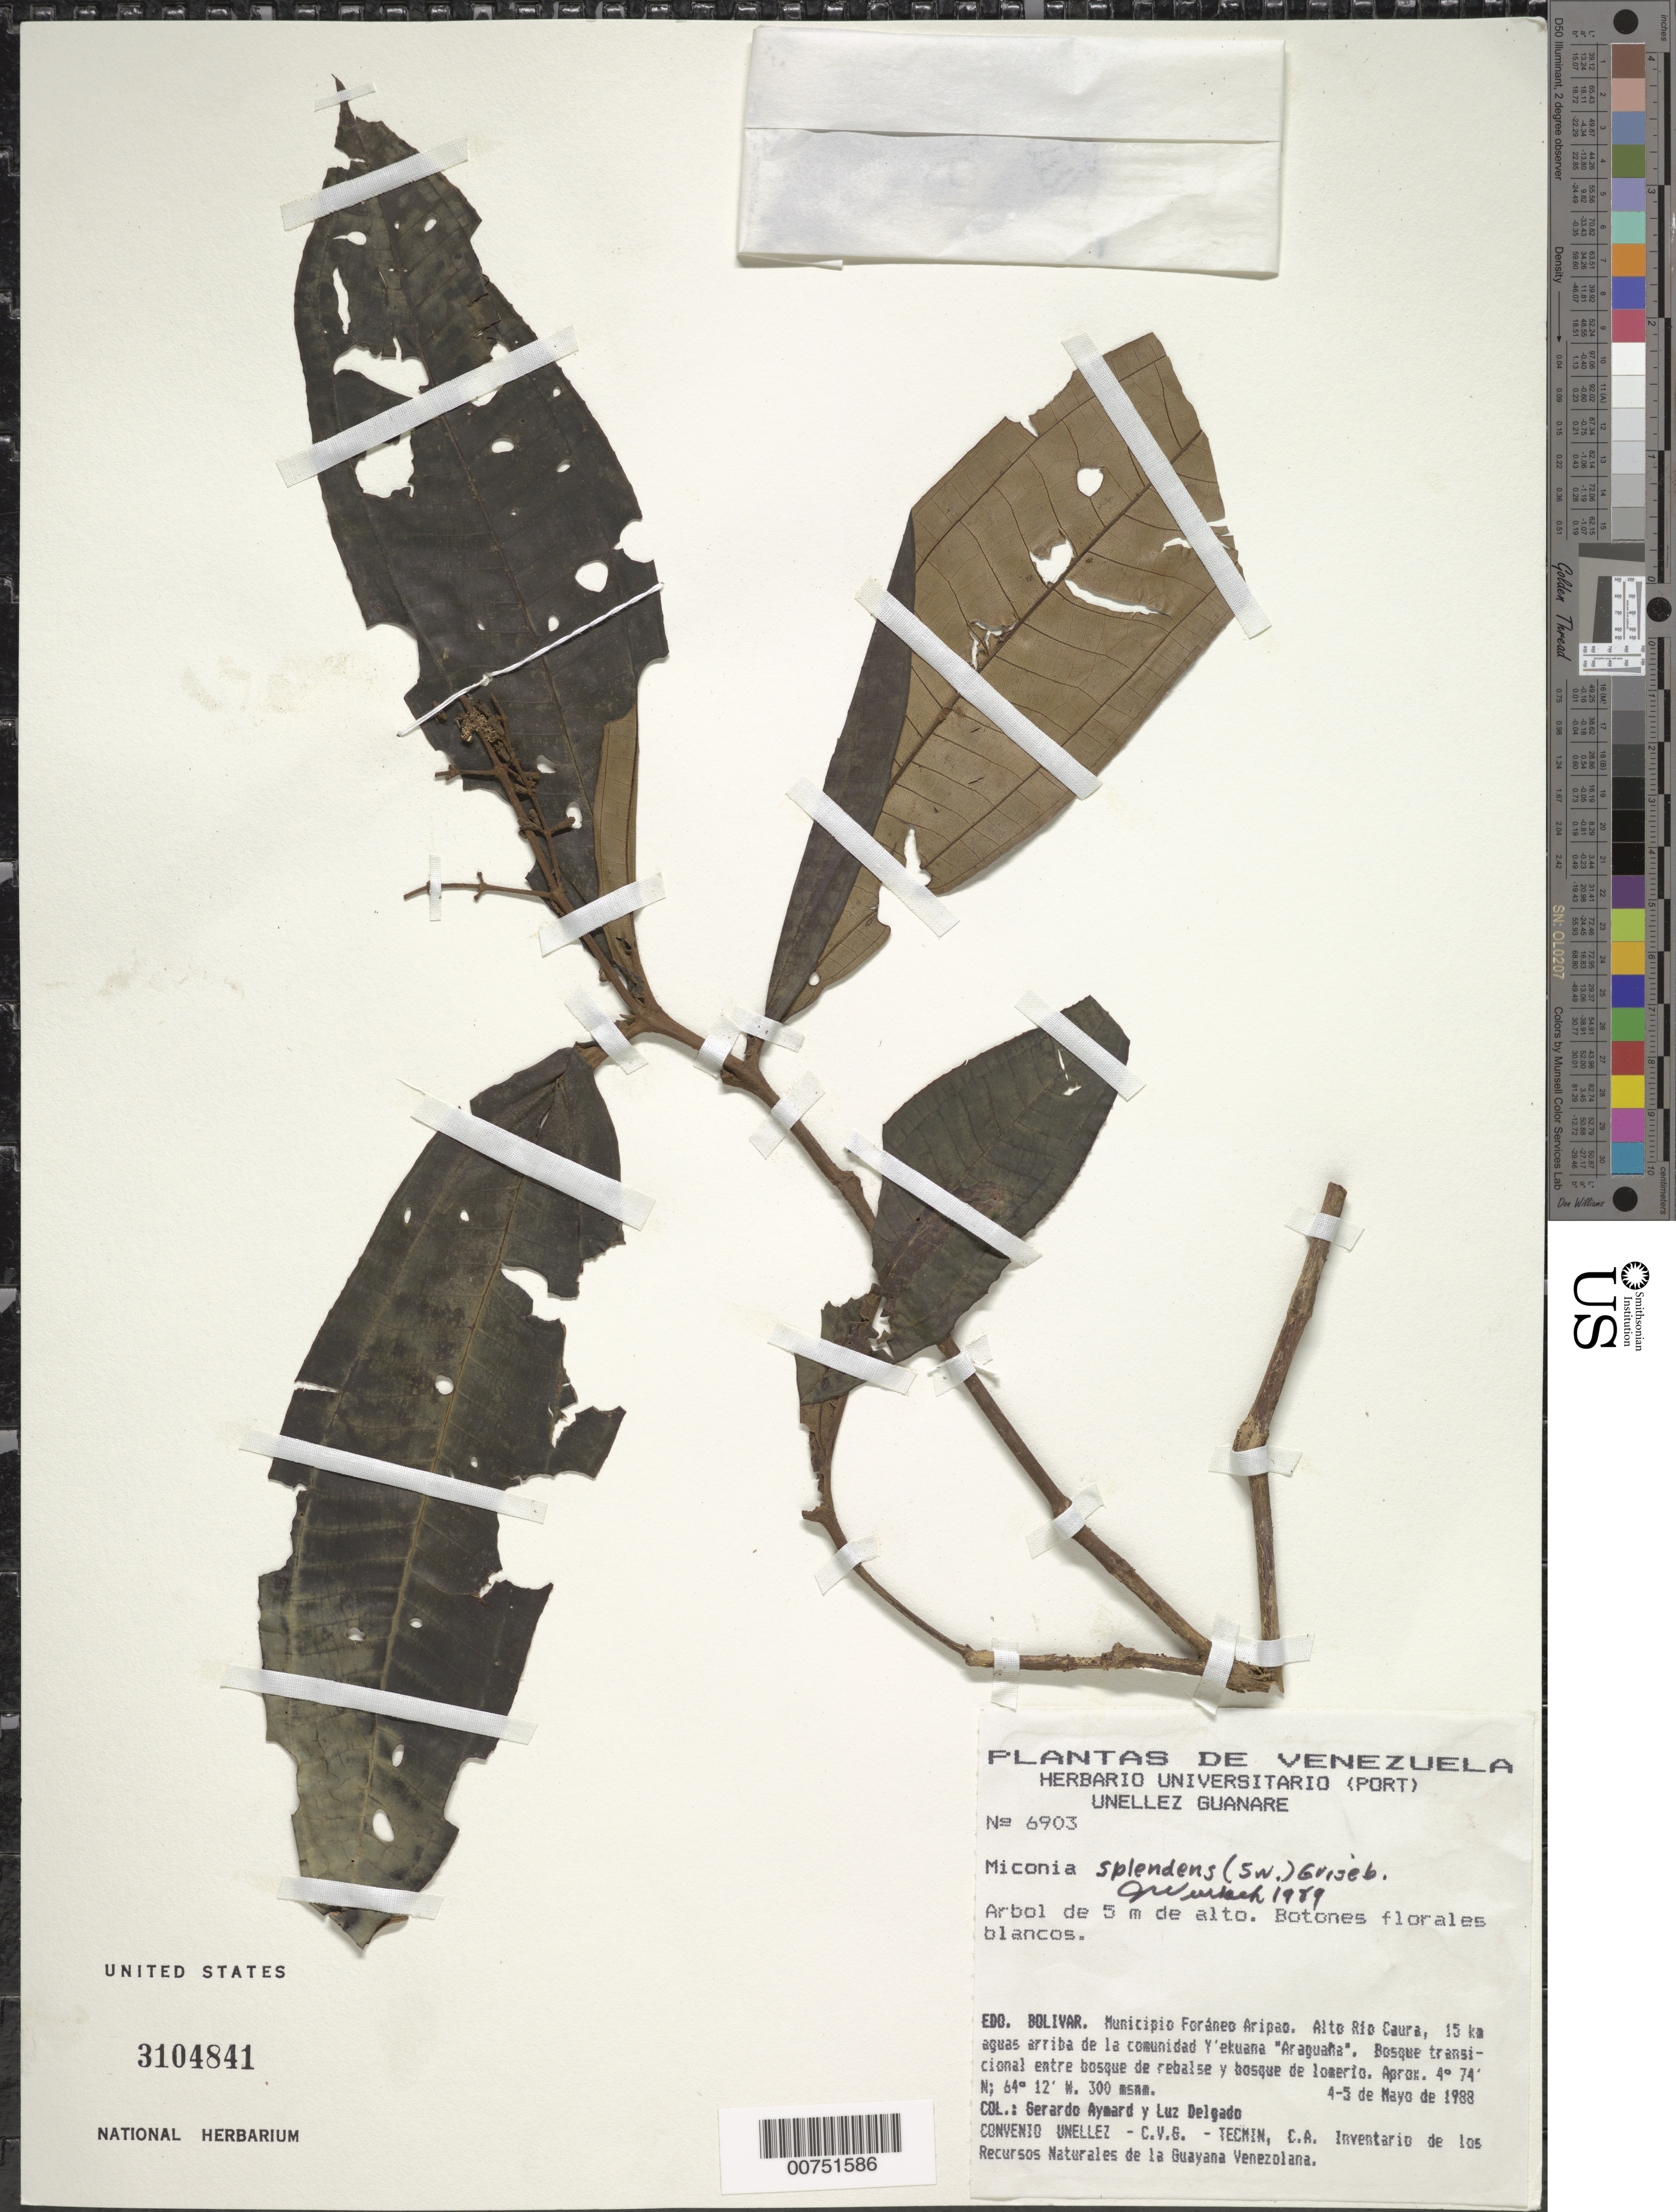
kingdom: Plantae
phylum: Tracheophyta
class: Magnoliopsida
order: Myrtales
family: Melastomataceae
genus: Miconia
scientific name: Miconia splendens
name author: (Sw.) Griseb.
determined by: Wurdack, John J., (US), US (UNITED STATES)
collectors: G. A. Aymard & L. Delgado V.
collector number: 6903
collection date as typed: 4-May-88 to 5-May-88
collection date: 1988-05-04/1988-05-05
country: Venezuela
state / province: Bolívar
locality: Mun. Foraneo Aripao, Alto Río Caura, a 15 km aguas arriba de la comunidad Y'ekuana "Araguana"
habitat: Bosque transicional entre bosque de reblase y bosque de lomerio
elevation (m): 300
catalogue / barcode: US 3104841